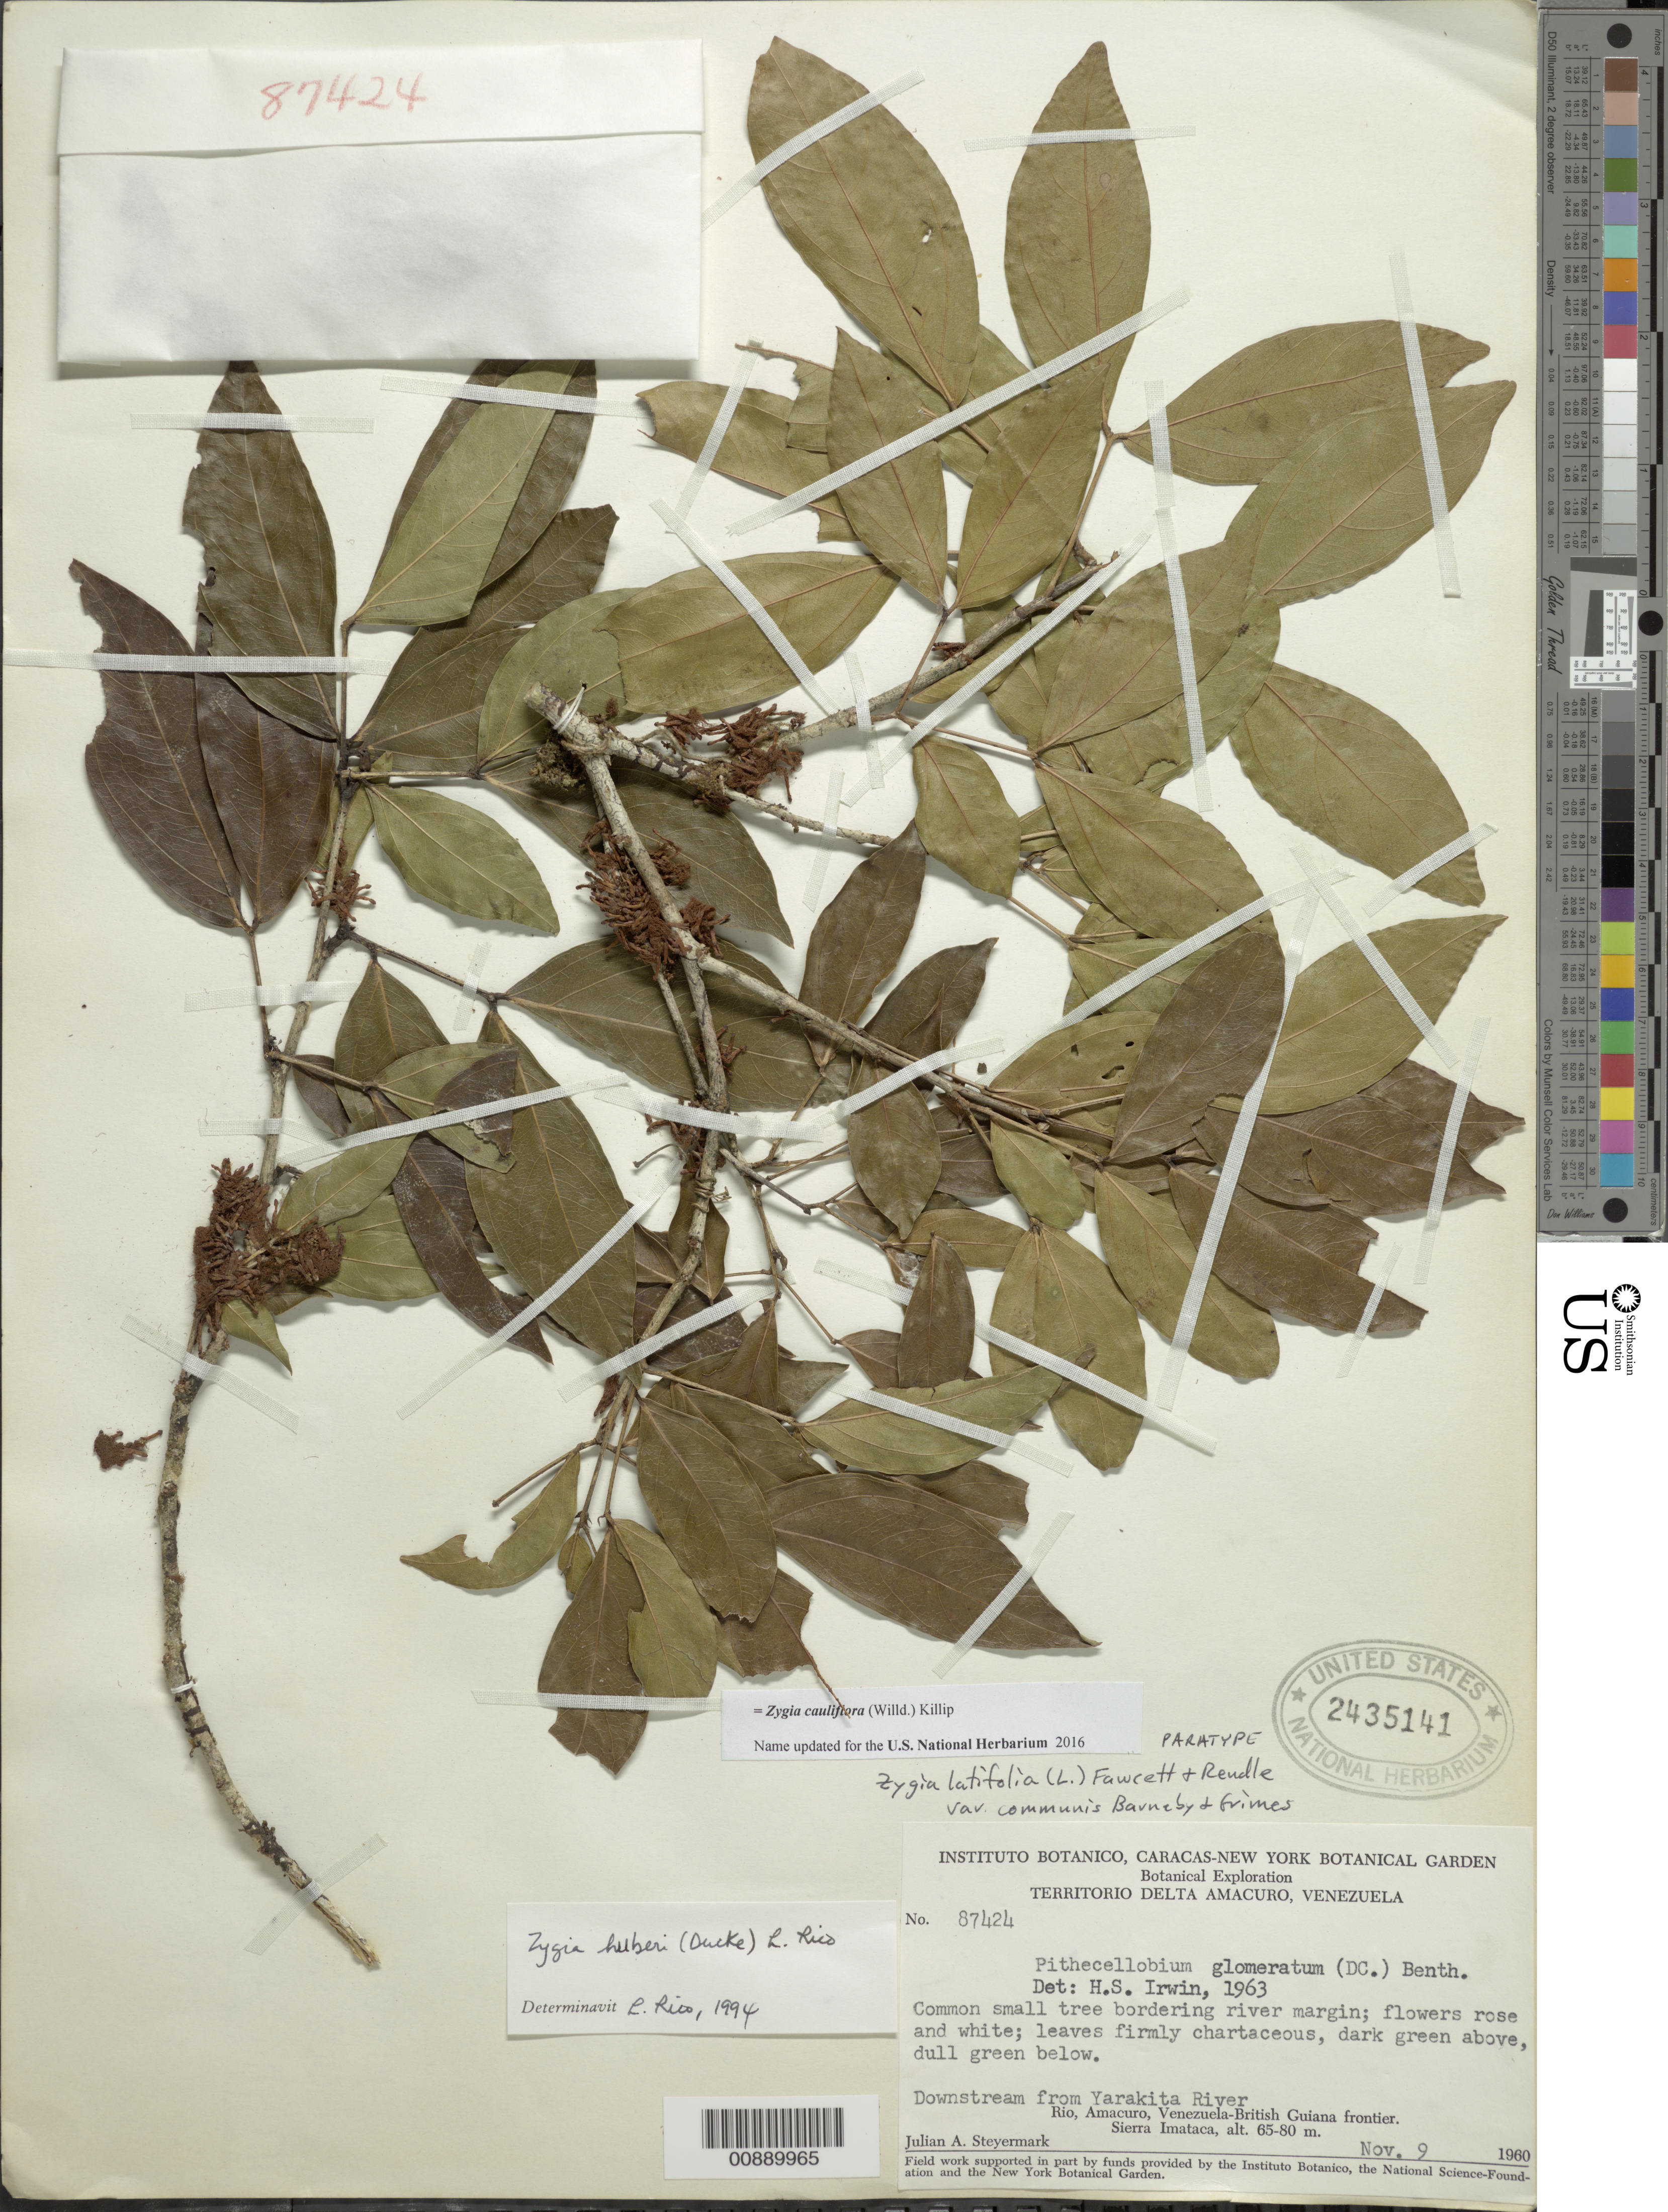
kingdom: Plantae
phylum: Tracheophyta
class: Magnoliopsida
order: Fabales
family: Fabaceae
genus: Zygia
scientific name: Zygia cauliflora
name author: (Willd.) Killip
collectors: J. Steyermark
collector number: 87424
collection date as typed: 9-Nov-60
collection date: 1960-11-09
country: Venezuela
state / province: Delta Amacuro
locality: Rio Amacuro, Sierra Imataca, Venezuela-Guyana border; downstream from mouth of Yarakita River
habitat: Bordering river margin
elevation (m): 65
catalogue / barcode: US 2435141